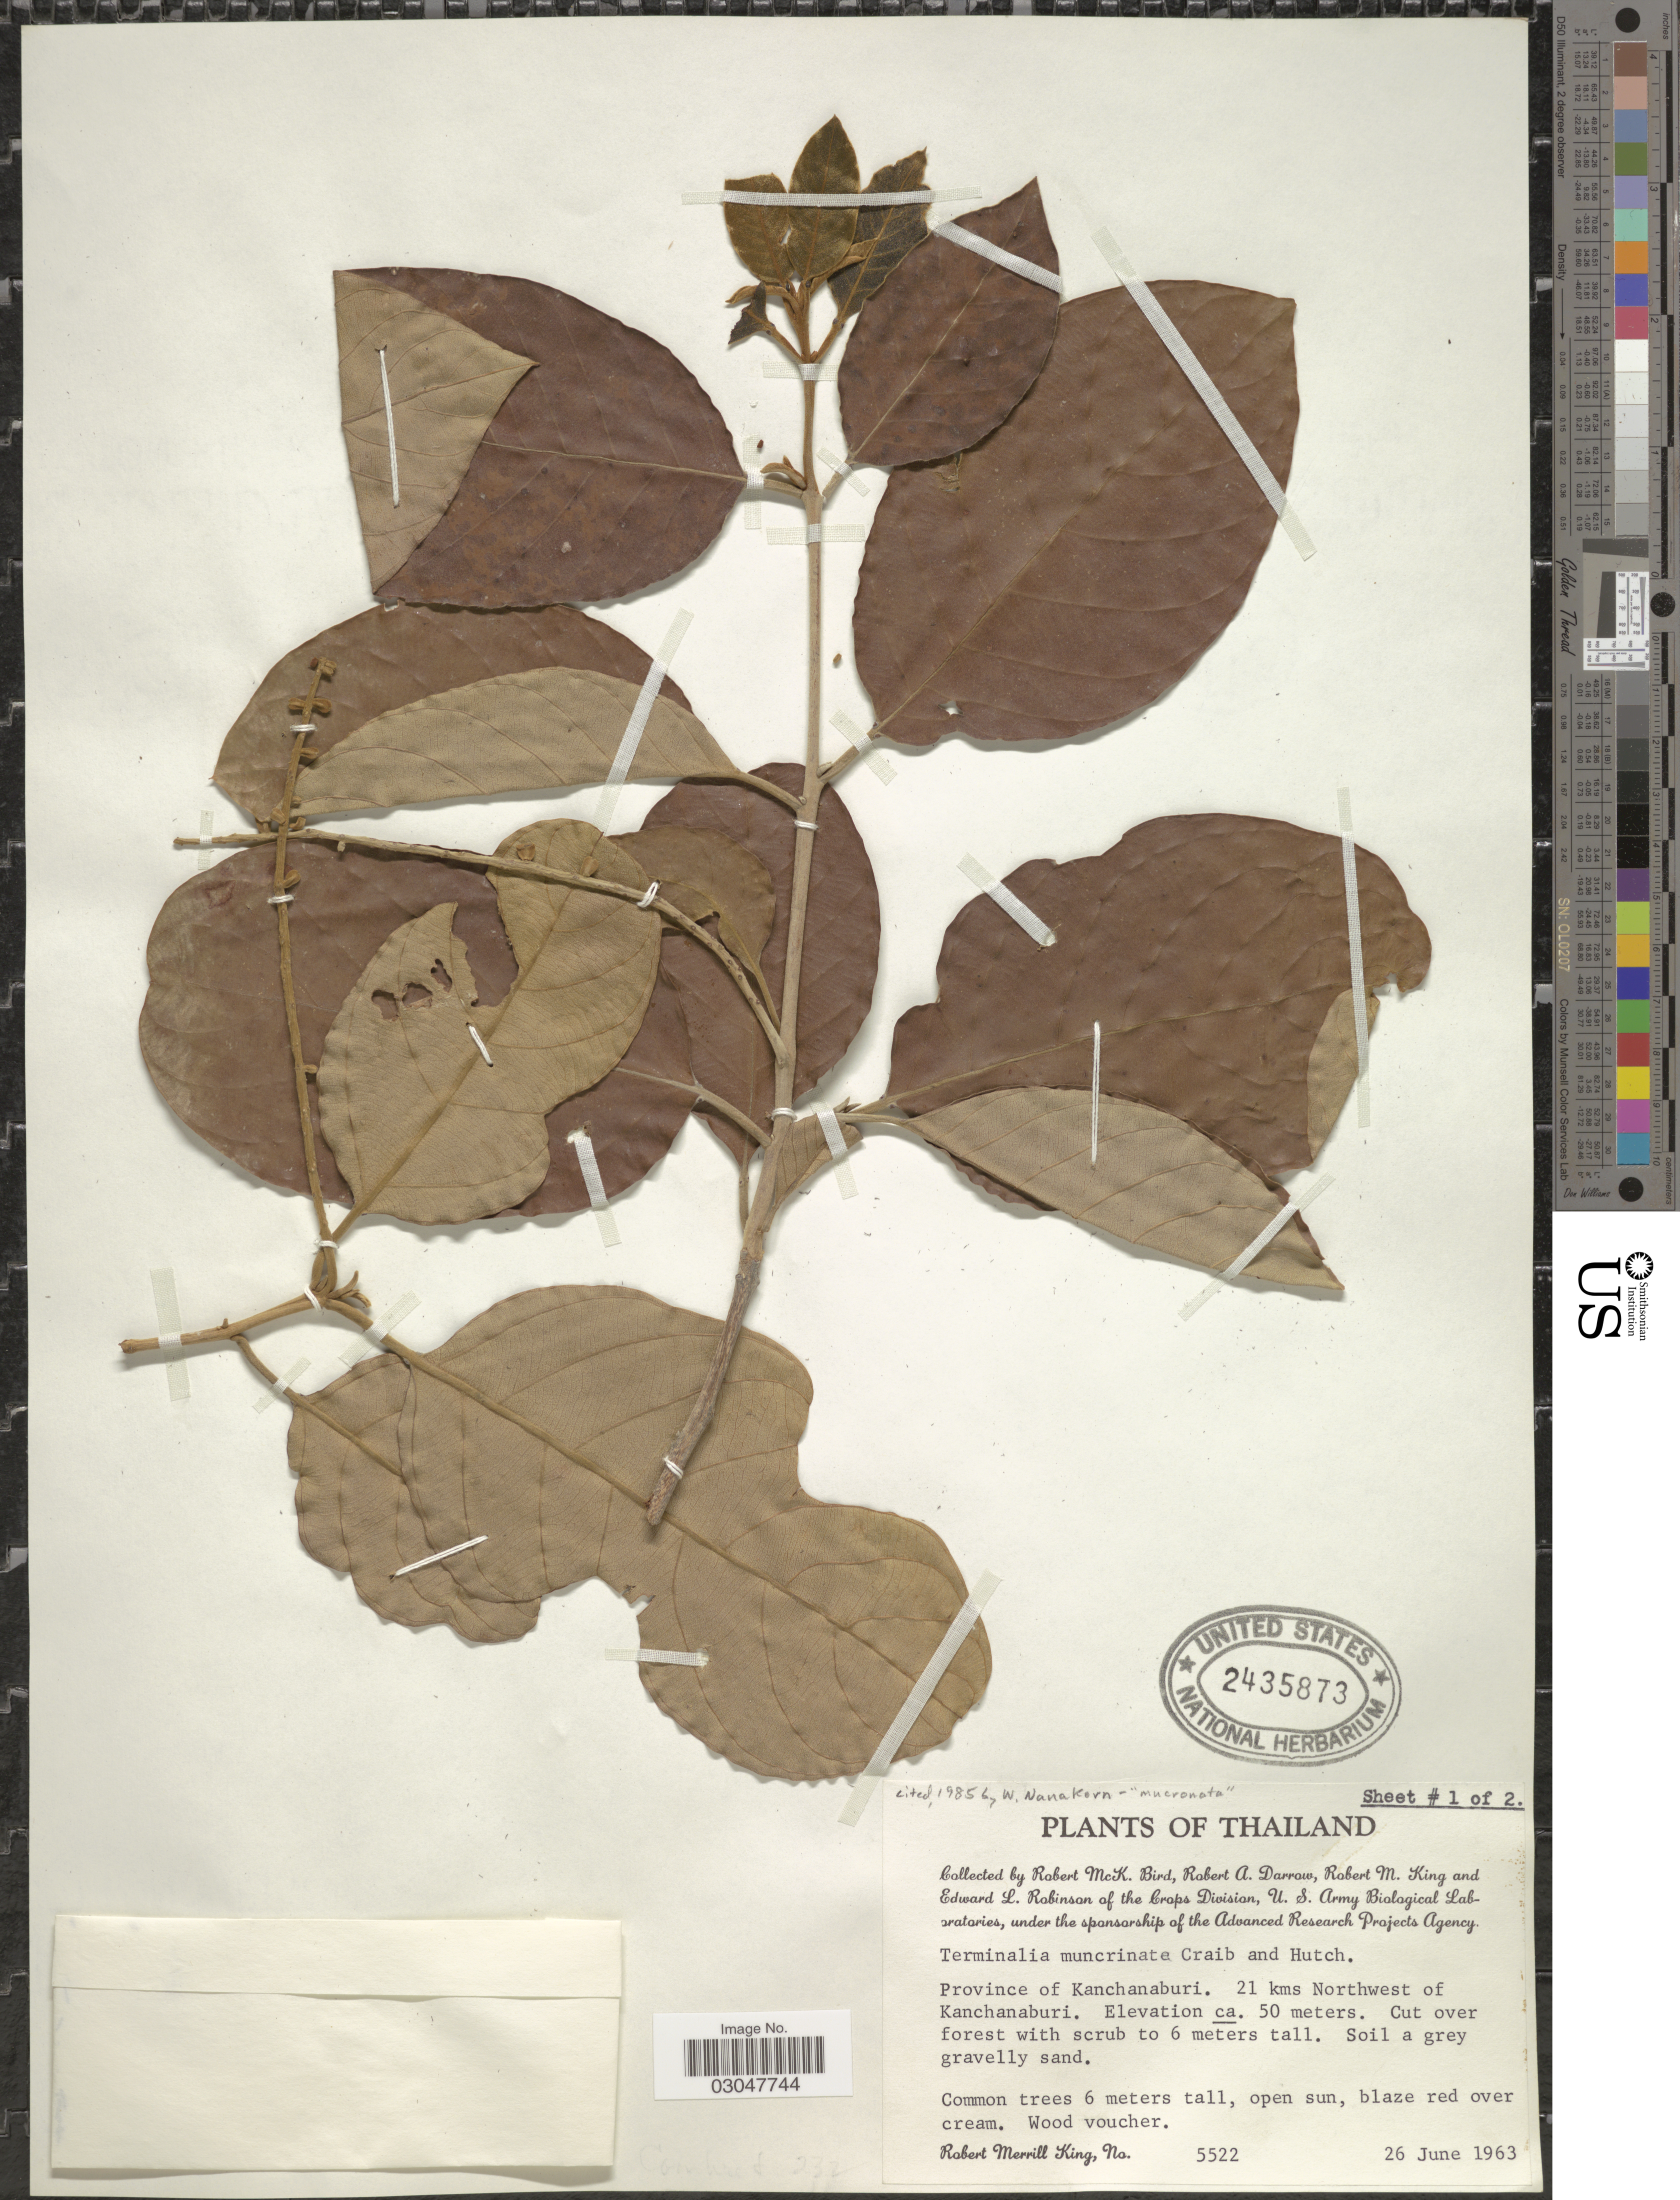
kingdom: Plantae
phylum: Tracheophyta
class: Magnoliopsida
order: Myrtales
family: Combretaceae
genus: Terminalia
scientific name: Terminalia mucronata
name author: Craib & Hutch.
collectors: R. M. King, R. M. Bird, R. A. Darrow & E. L. Robinson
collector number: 5522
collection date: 1963-06-26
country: Thailand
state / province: Kanchanaburi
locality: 21 kms Northwest of Kanchanaburi.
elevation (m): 50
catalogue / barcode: US 2435873